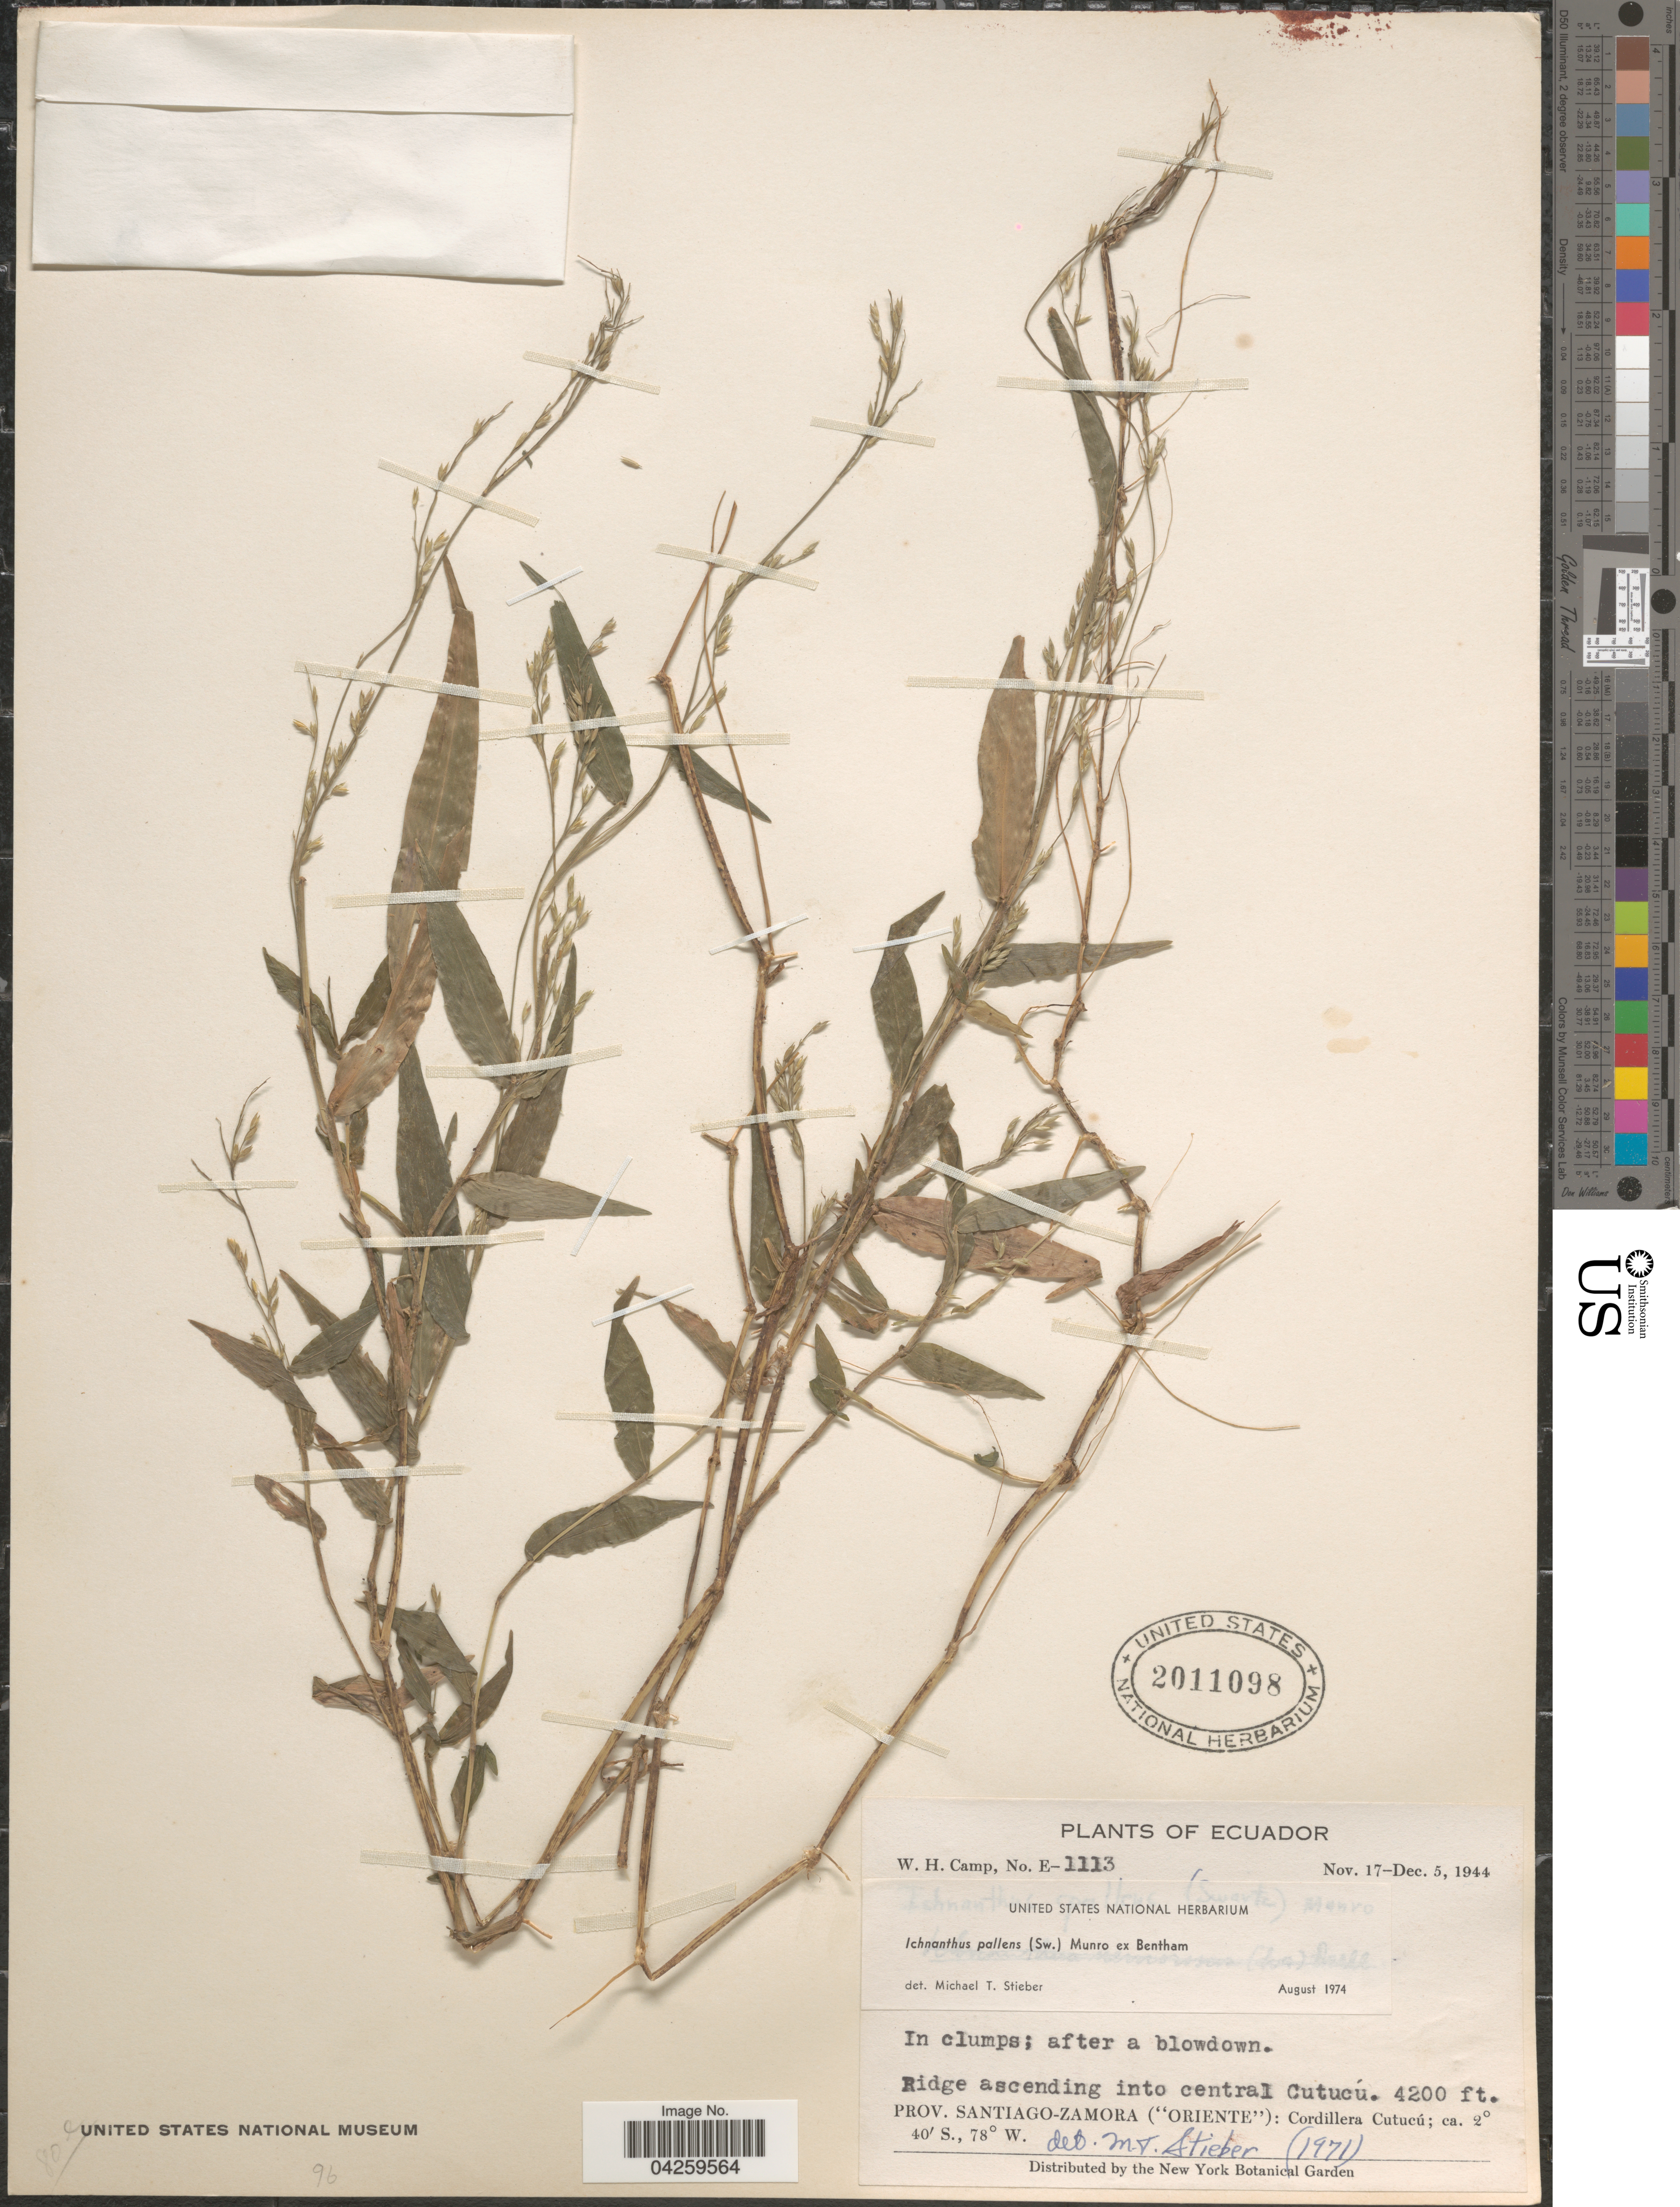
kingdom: Plantae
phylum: Tracheophyta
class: Liliopsida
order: Poales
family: Poaceae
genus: Ichnanthus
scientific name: Ichnanthus pallens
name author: (Sw.) Munro ex Benth.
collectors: W. H. Camp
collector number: E-1113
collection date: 1944-11-17/1944-12-05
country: Ecuador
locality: Ridge ascending into central Cutucú. Prov. Santiago-Zamora ("Oriente"): Cordillera Cutucú.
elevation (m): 1280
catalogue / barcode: US 2011098